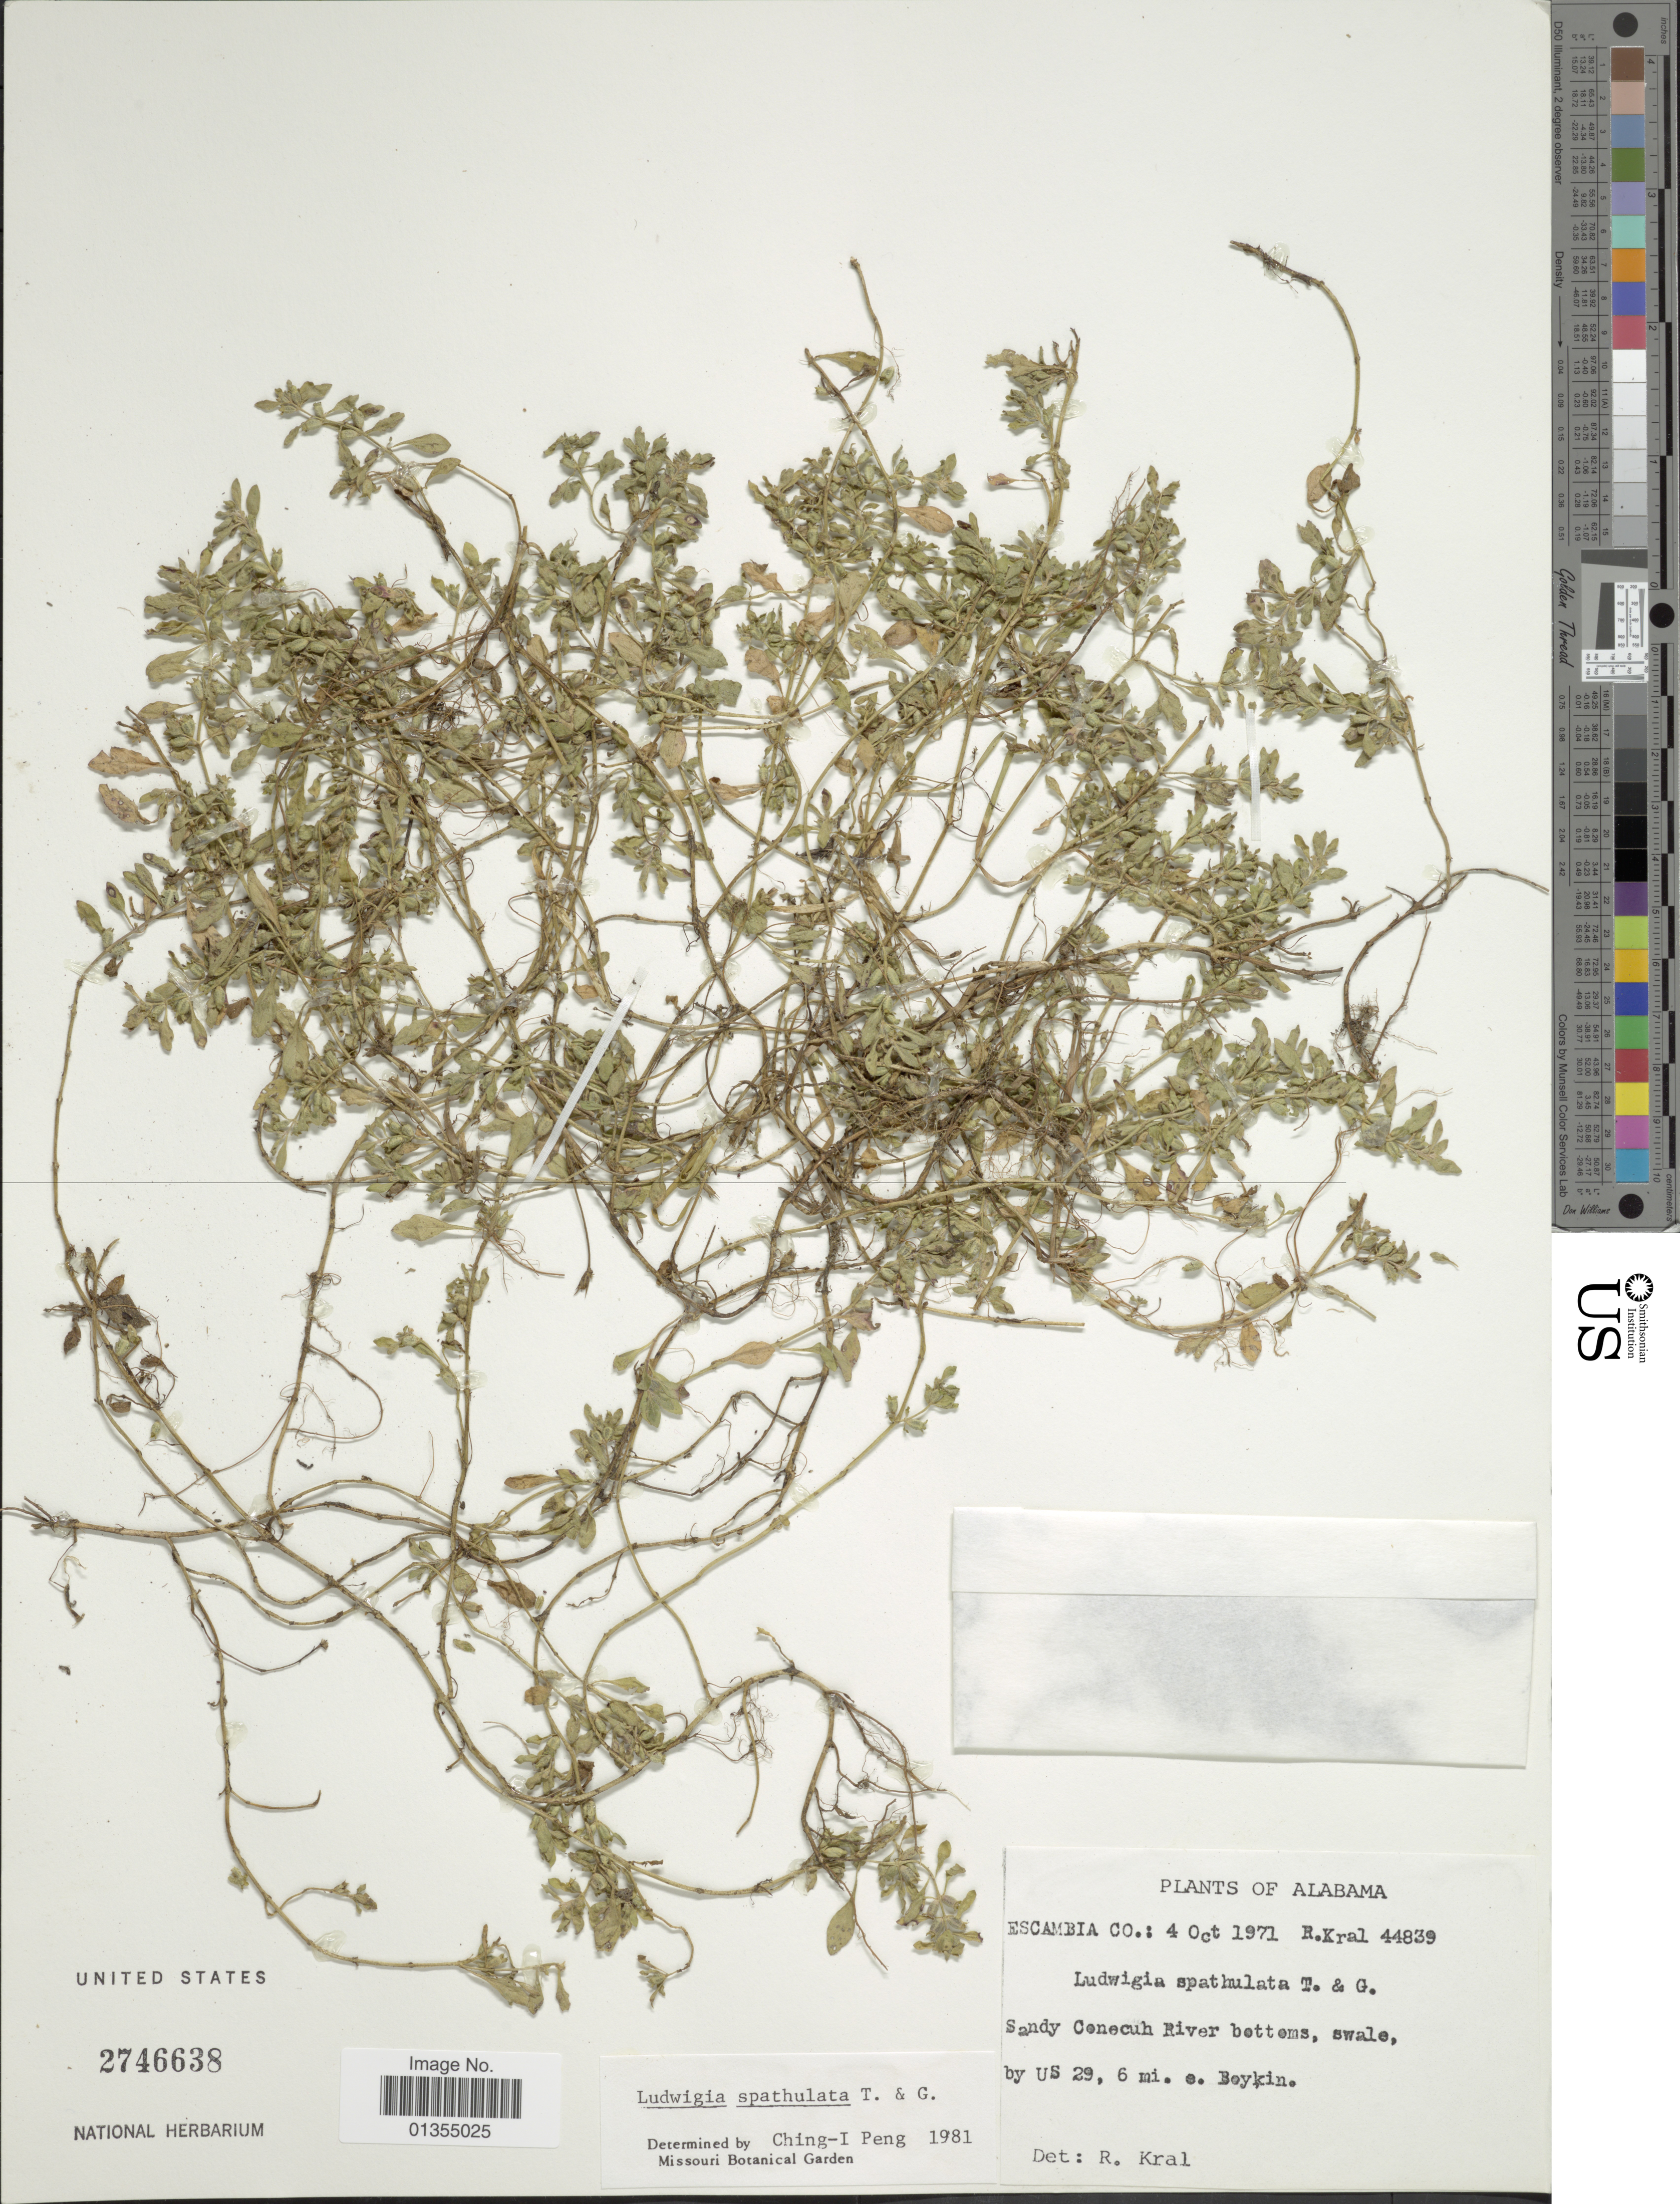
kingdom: Plantae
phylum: Tracheophyta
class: Magnoliopsida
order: Myrtales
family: Onagraceae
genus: Ludwigia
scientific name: Ludwigia spathulata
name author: Torr. & A. Gray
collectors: R. Kral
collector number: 44839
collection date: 1971-10-04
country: United States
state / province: Alabama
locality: Escambia Co, sandy Conecuh River bottoms, swale, by US 29, 6 mi e. Boykin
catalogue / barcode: US 2746638